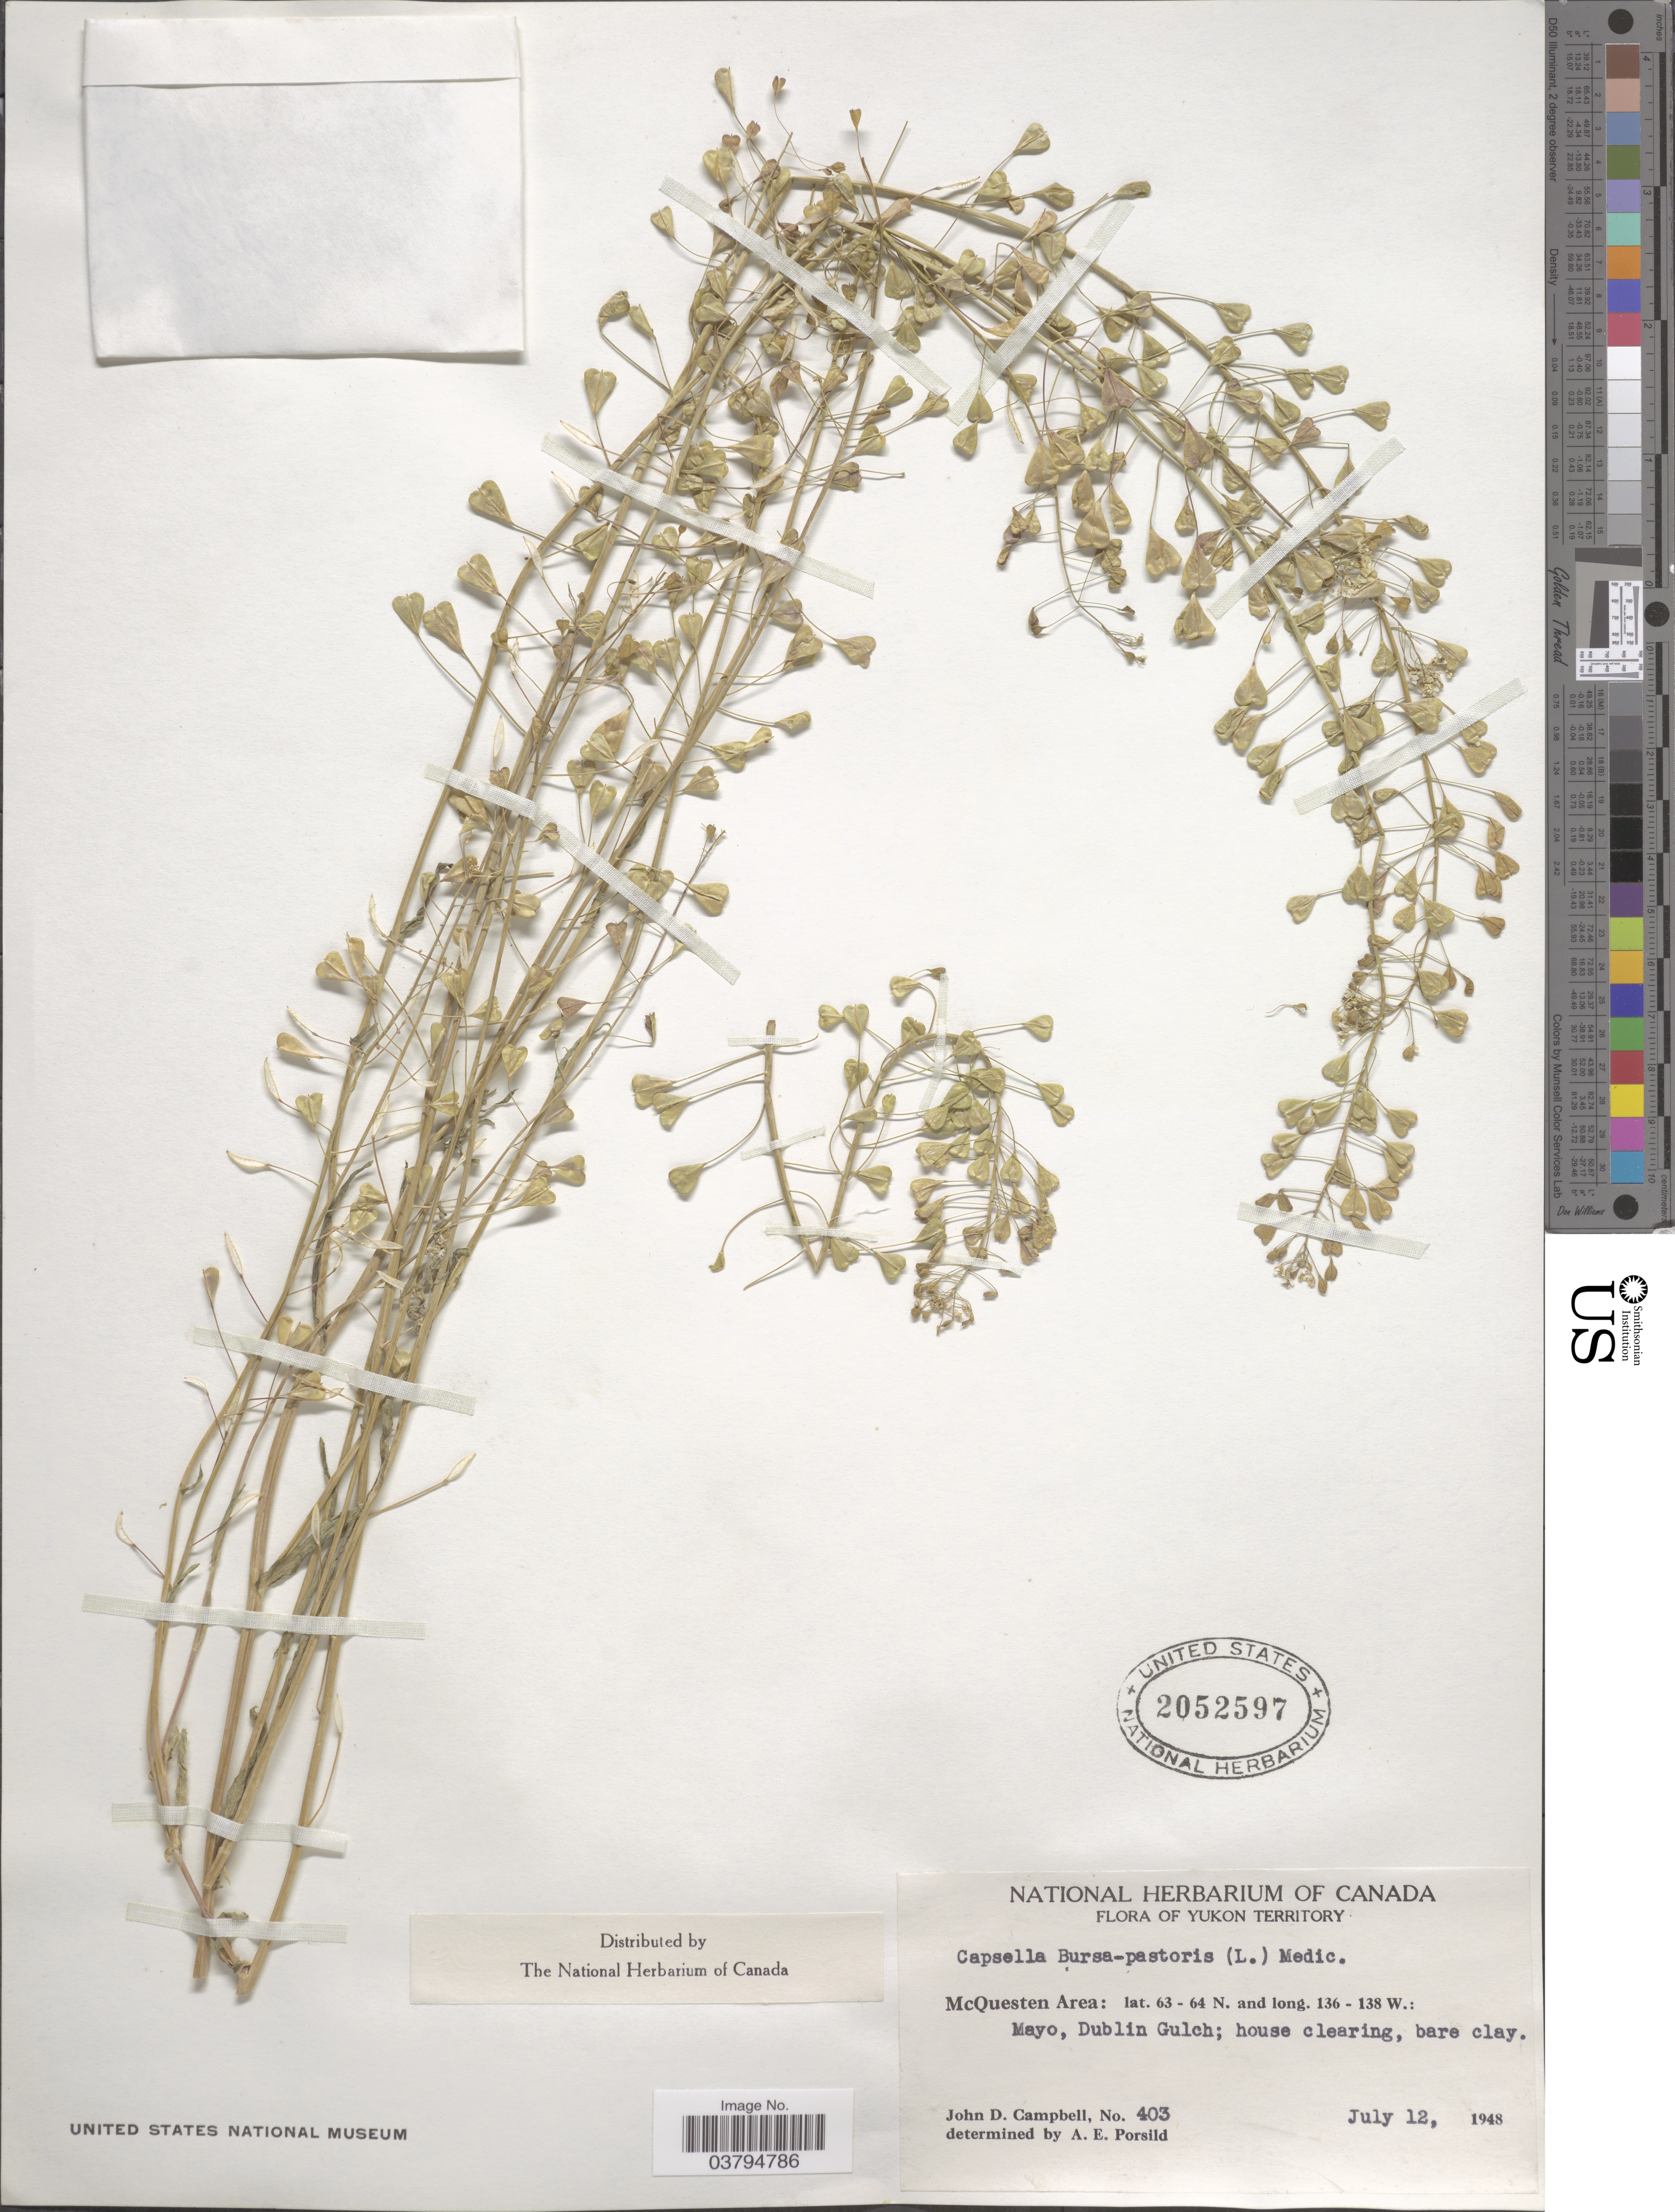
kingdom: Plantae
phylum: Tracheophyta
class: Magnoliopsida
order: Brassicales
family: Brassicaceae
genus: Capsella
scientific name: Capsella bursa-pastoris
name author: (L.) Medik.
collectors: J. Campbell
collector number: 403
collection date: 1948-07-12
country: Canada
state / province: Yukon Territory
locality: McQuesten Area. Mayo, Dublin Gulch.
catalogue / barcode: US 2052597